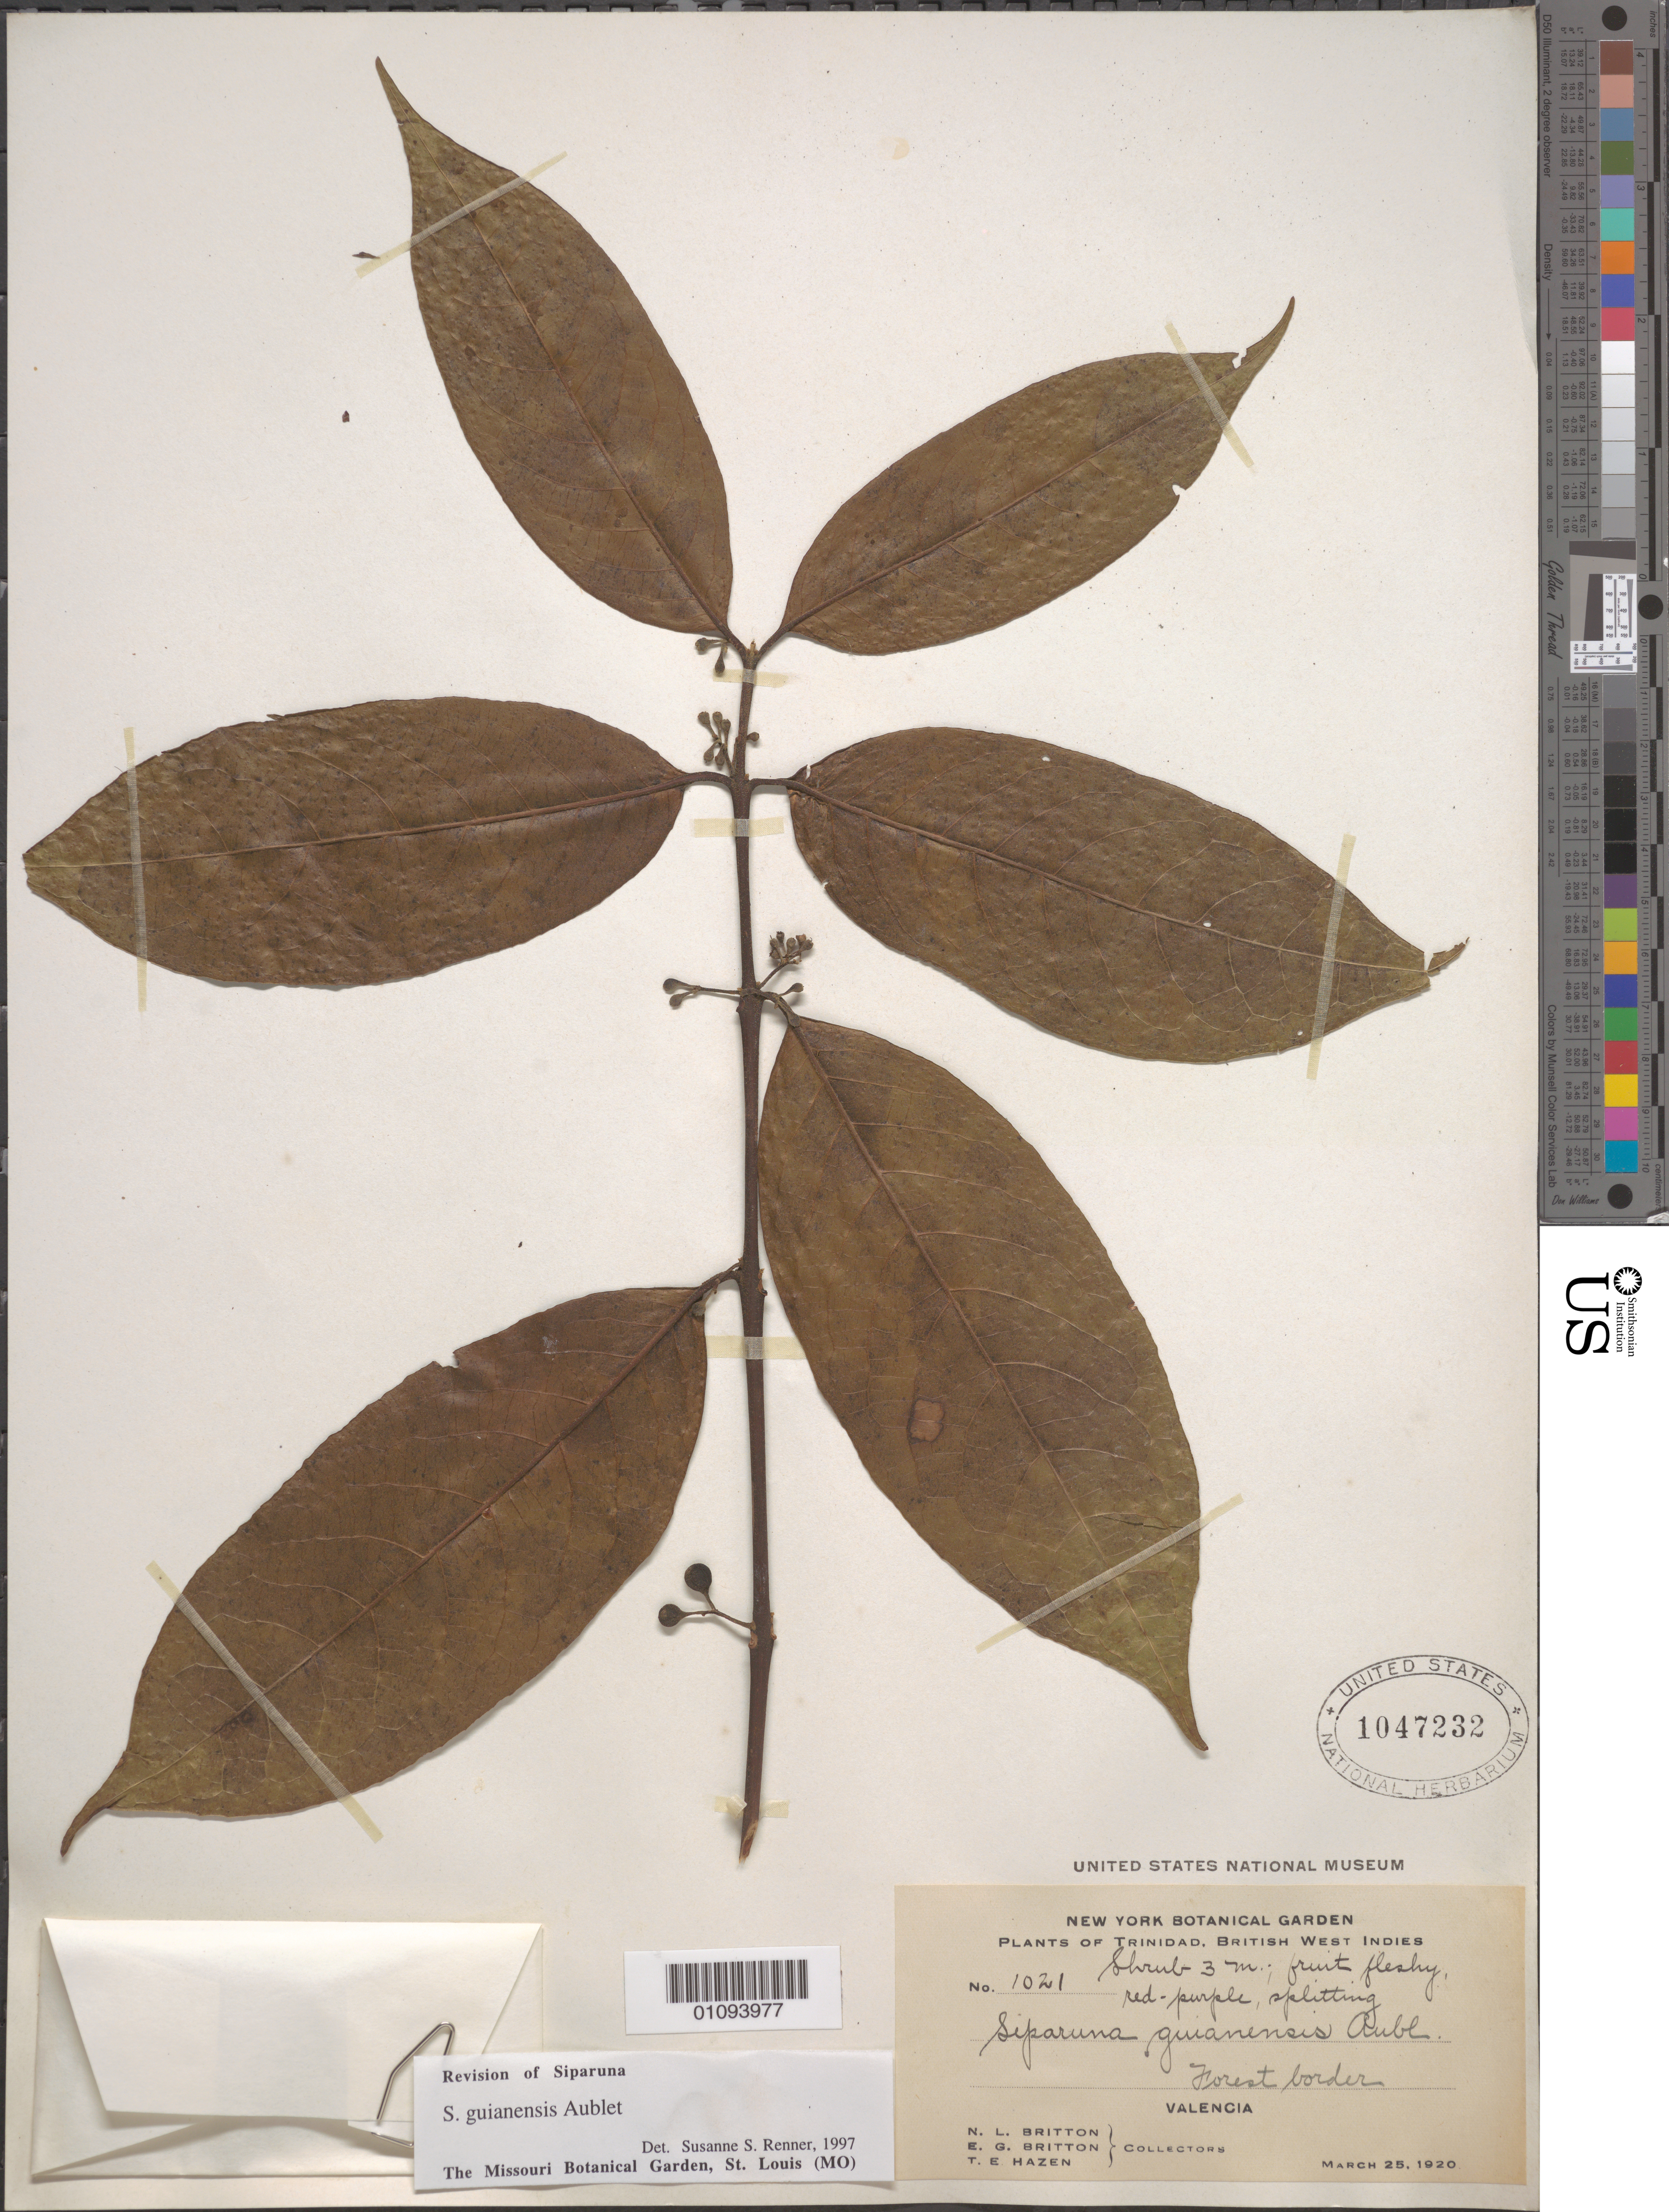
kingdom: Plantae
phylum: Tracheophyta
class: Magnoliopsida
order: Laurales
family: Siparunaceae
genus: Siparuna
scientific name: Siparuna guianensis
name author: Aubl.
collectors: N. Britton, E. G. Britton & T. E. Hazen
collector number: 1021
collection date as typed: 25 Mar 1920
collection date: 1920-03-25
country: Trinidad and Tobago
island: Trinidad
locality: Valencia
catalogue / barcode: US 1047232